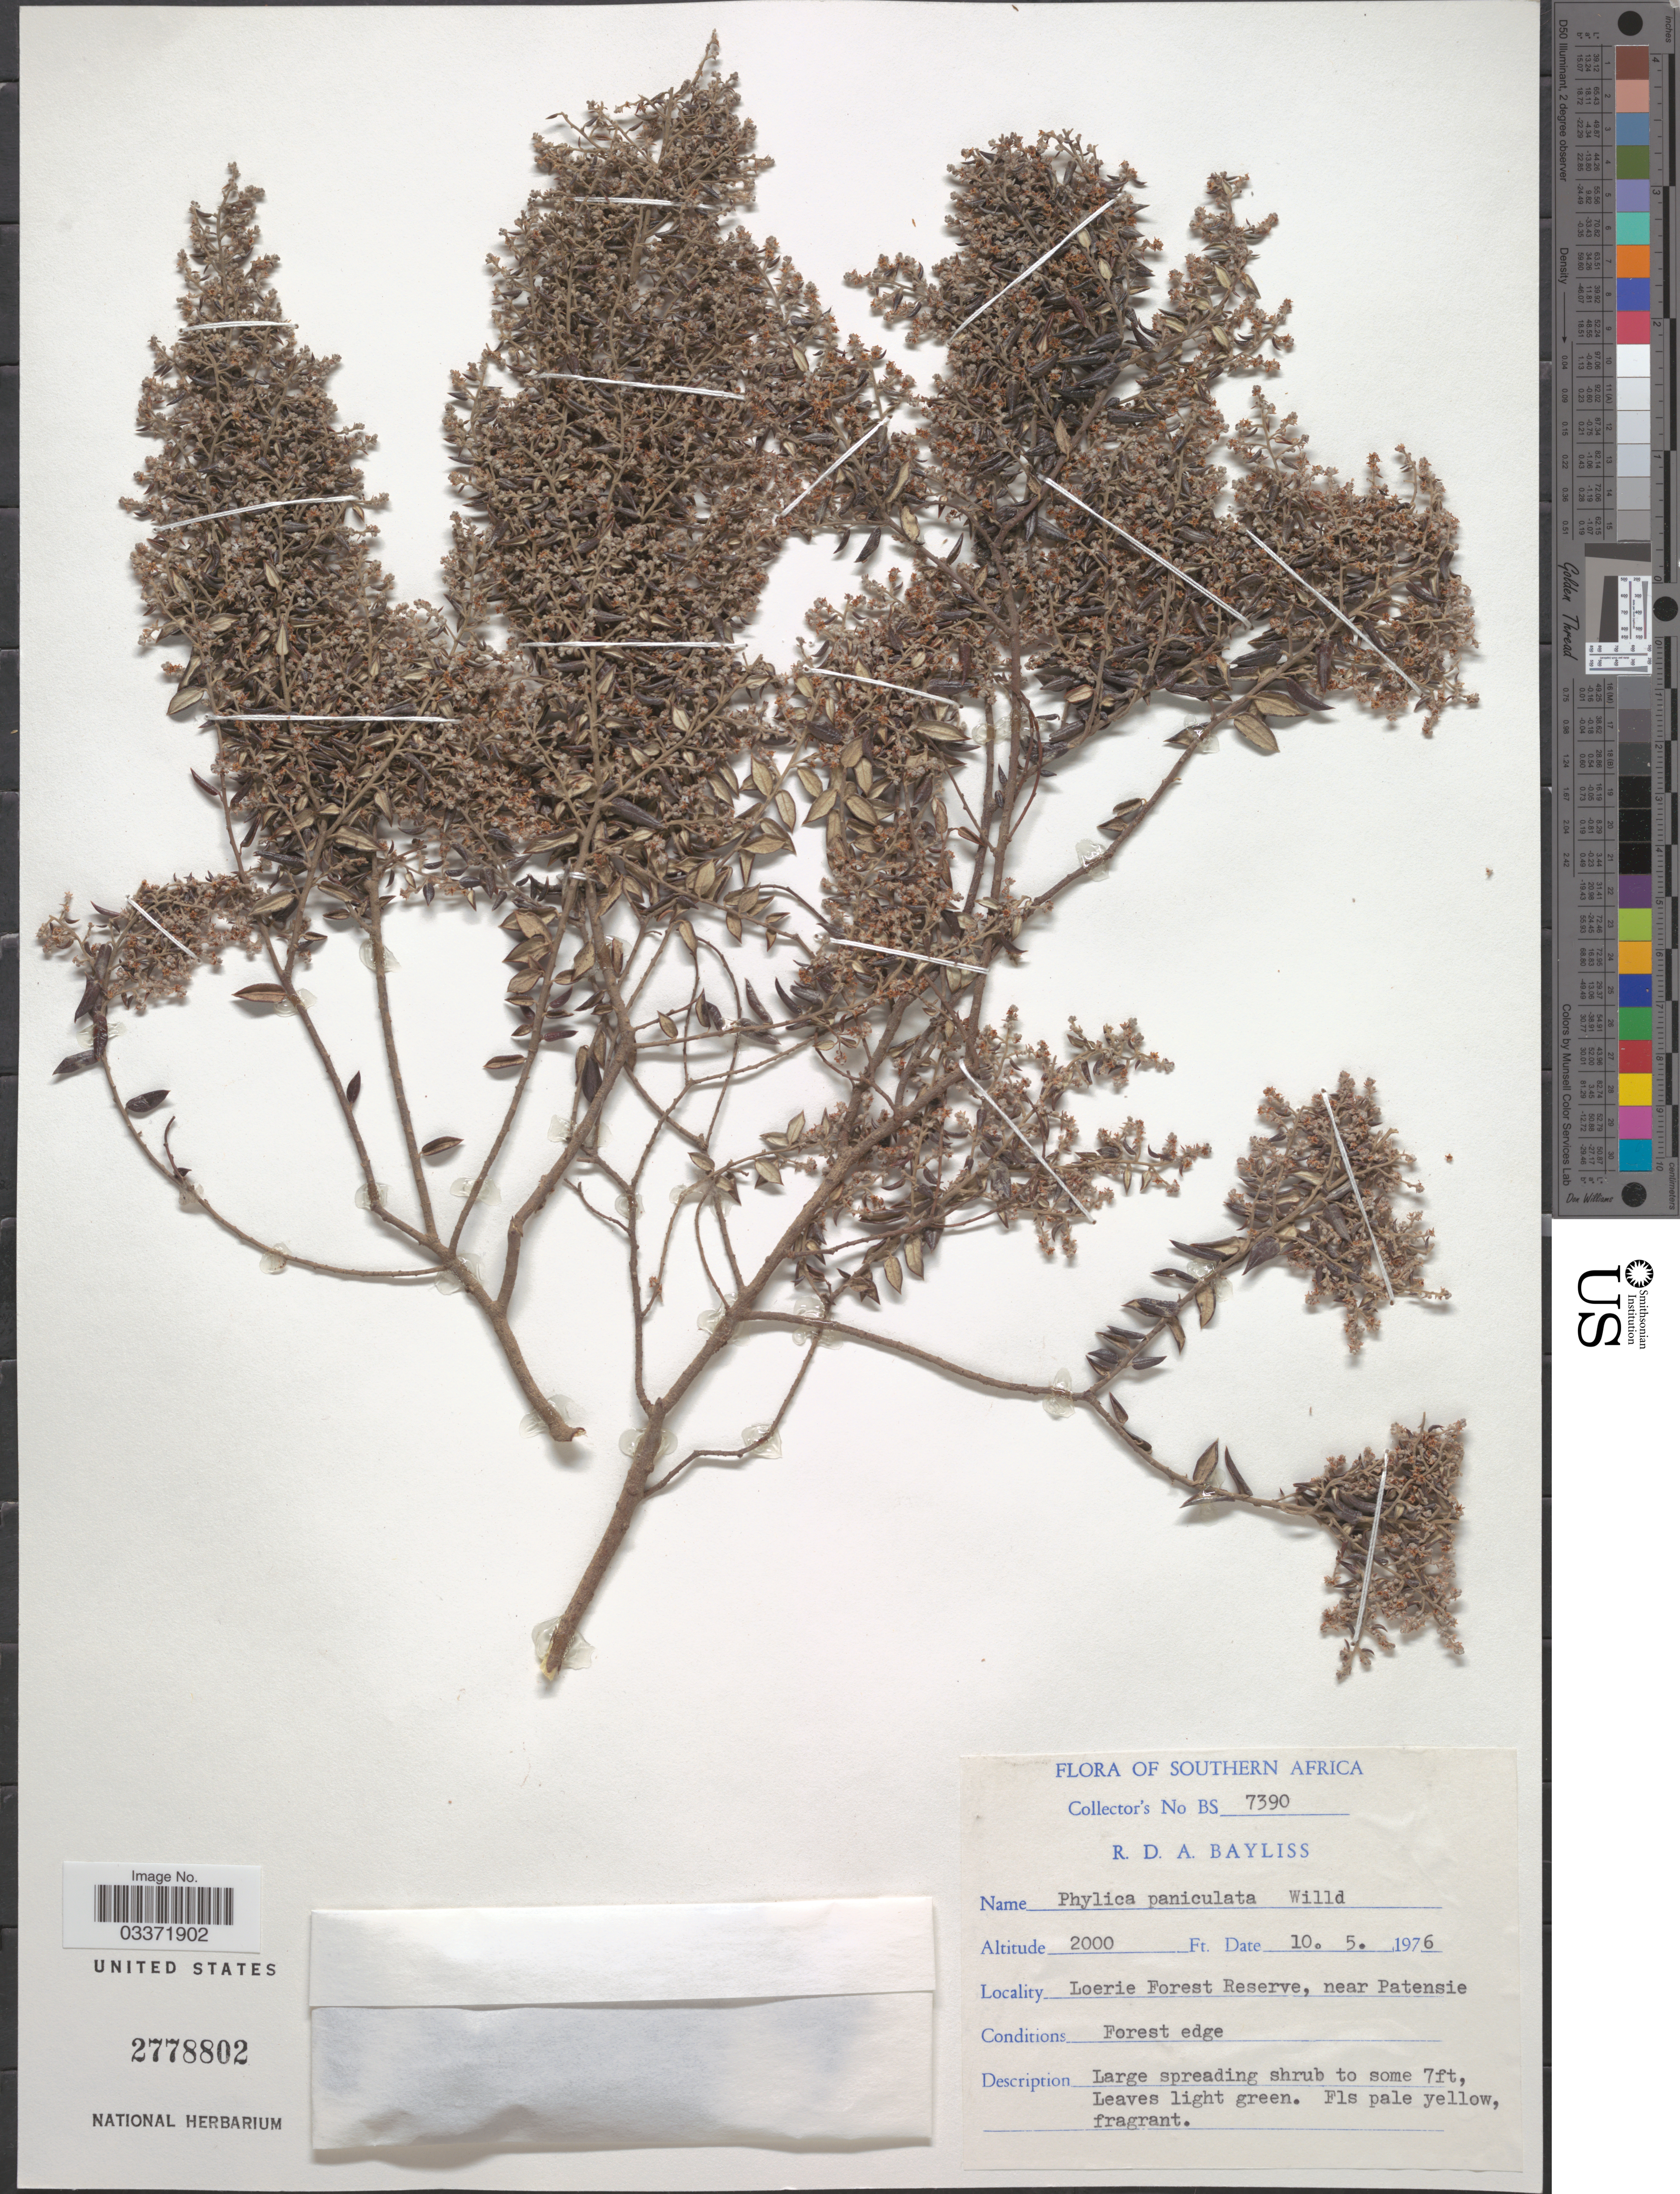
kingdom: Plantae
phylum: Tracheophyta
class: Magnoliopsida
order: Rosales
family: Rhamnaceae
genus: Phylica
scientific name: Phylica paniculata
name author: Willd.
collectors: R. Bayliss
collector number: BS 7390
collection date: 1976-05-10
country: South Africa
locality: Southern Africa. Loerie Forest Reserve, near Patensie.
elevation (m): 610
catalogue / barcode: US 2778802